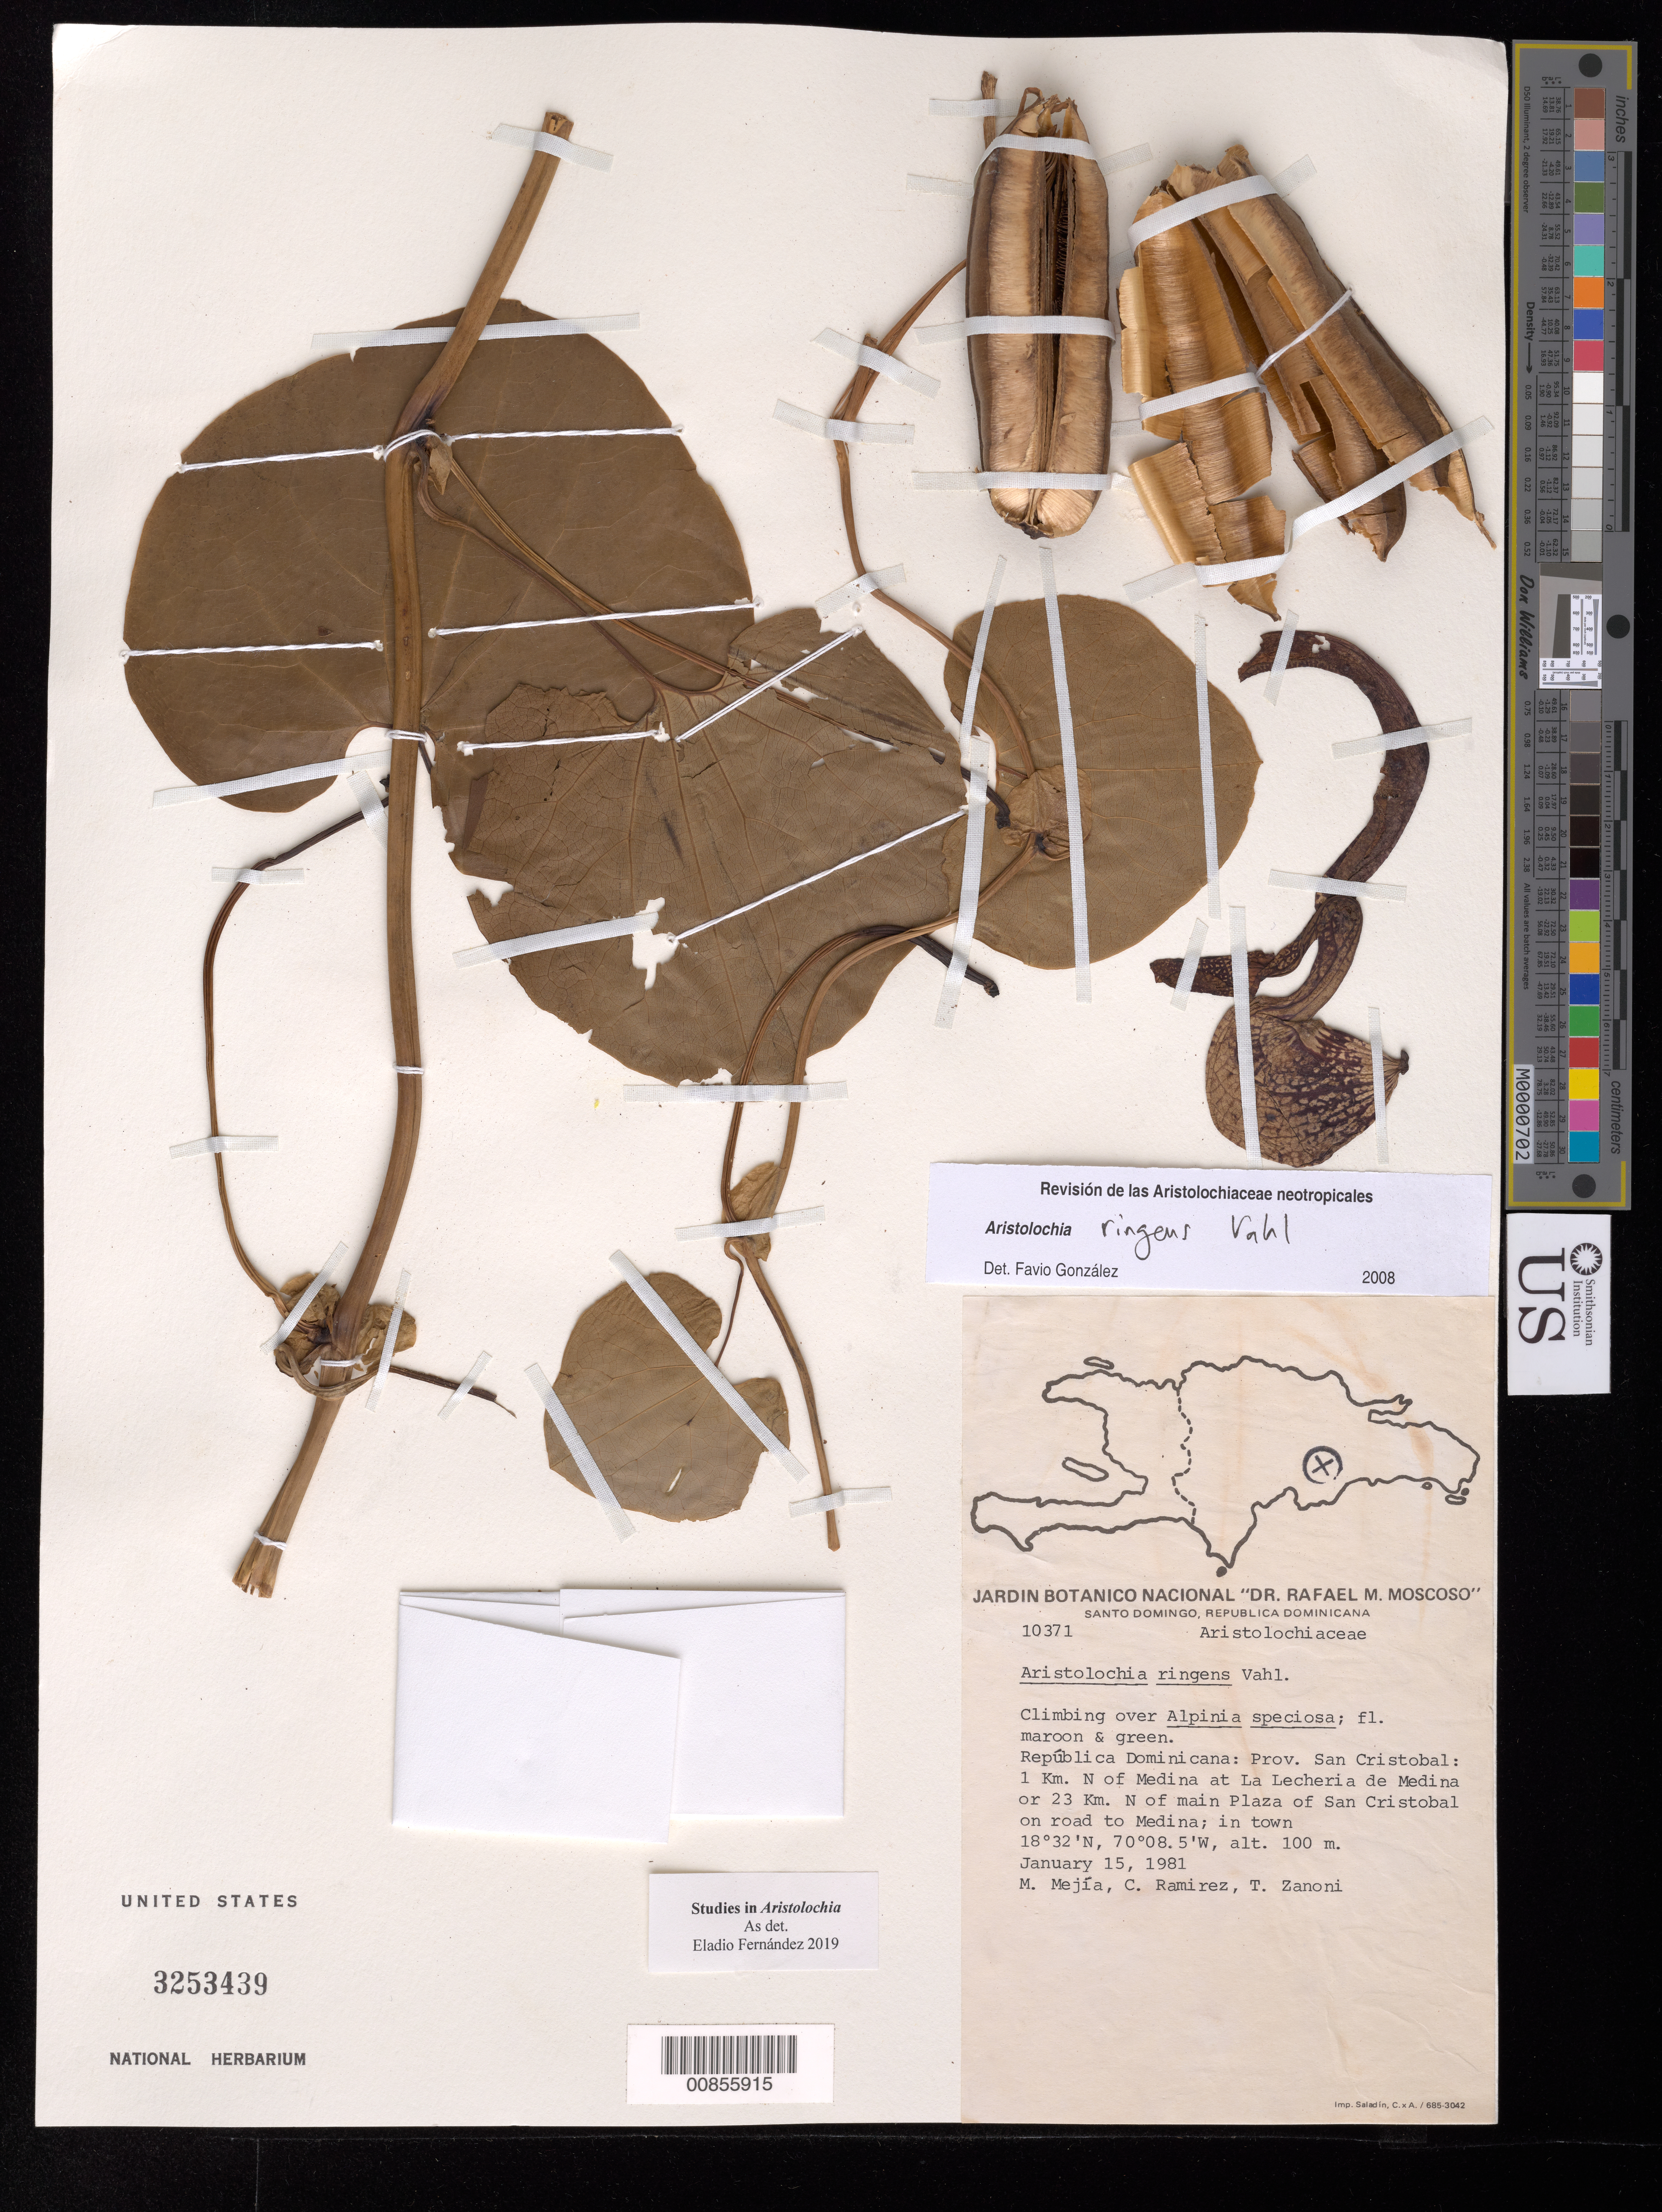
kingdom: Plantae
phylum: Tracheophyta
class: Magnoliopsida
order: Piperales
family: Aristolochiaceae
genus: Aristolochia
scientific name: Aristolochia ringens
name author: Vahl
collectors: M. Mejia, C. Ramirez & T. A. Zanoni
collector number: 10371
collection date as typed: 15 Jan 1981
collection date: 1981-01-15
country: Dominican Republic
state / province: San Cristóbal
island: Hispaniola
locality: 1 km. N of Medina at La Lechería de Medina or 23 km. N of main Plaza of San Cristóbal on road to Medina; in town.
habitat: Climbing over Alpinia speciosa.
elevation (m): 100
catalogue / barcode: US 3253439